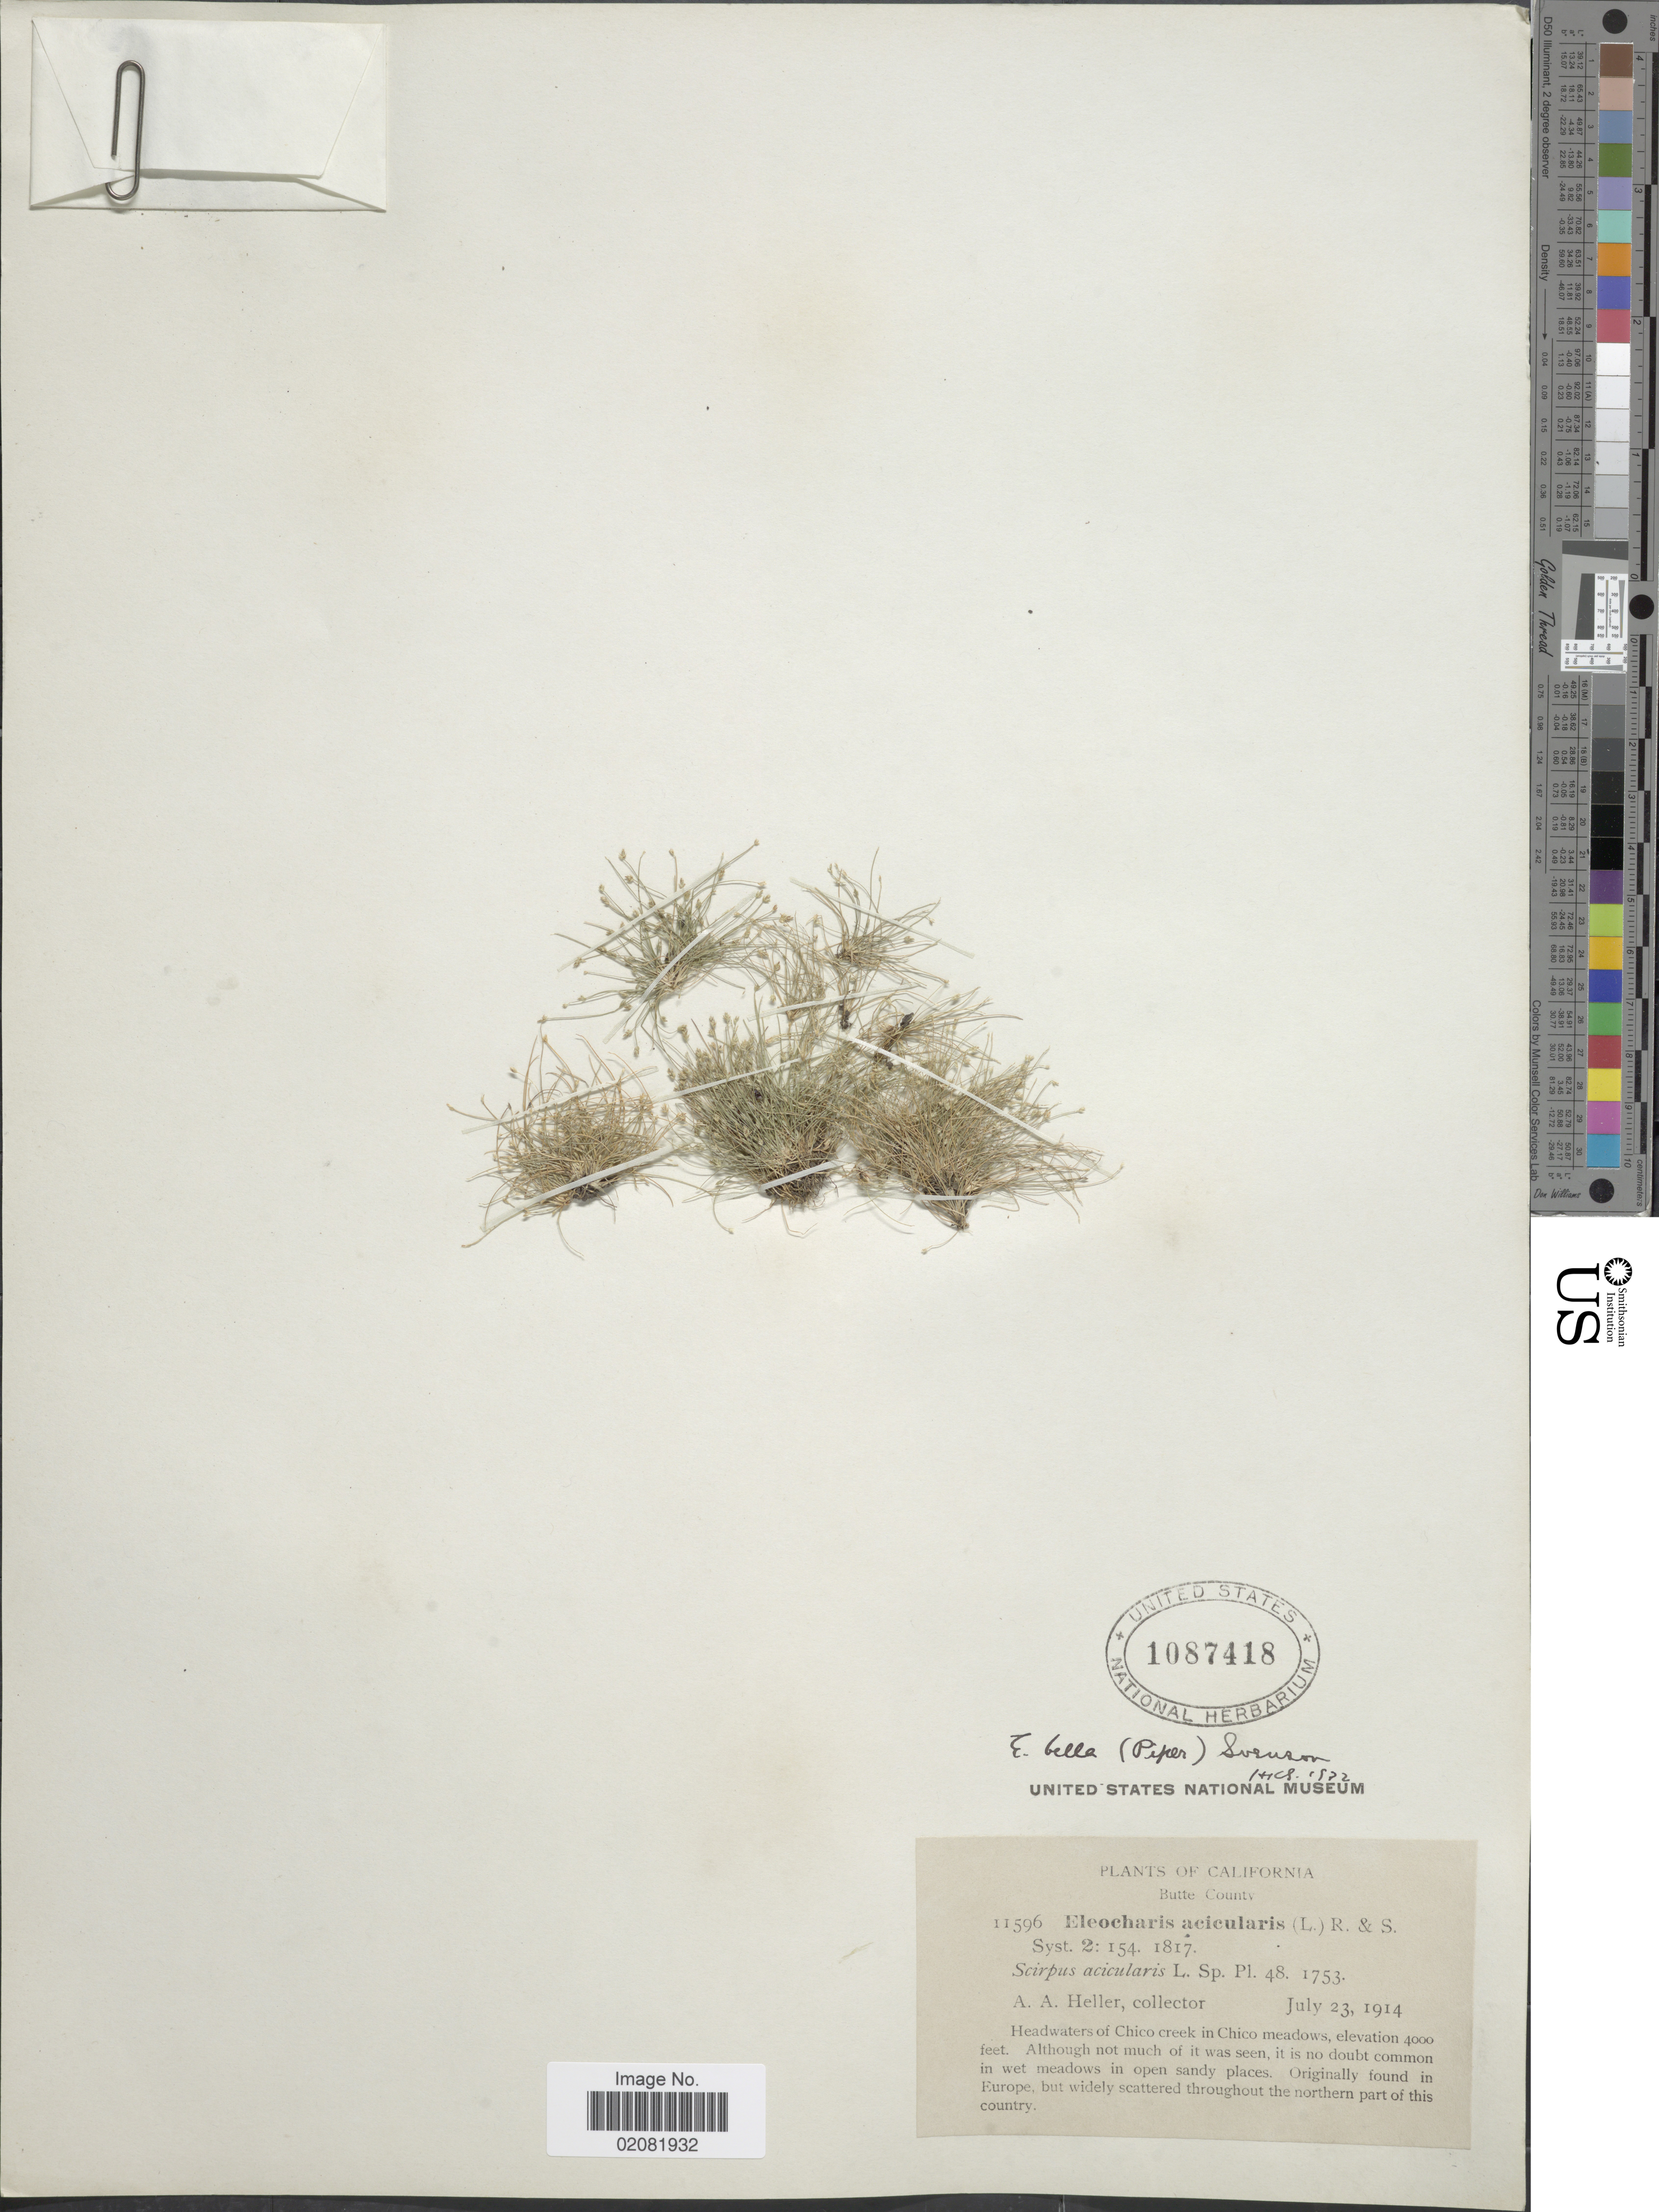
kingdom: Plantae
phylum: Tracheophyta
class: Liliopsida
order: Poales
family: Cyperaceae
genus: Eleocharis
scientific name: Eleocharis bella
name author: (Piper) Svenson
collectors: A. A. Heller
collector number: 11596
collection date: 1914-07-23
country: United States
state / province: California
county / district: Butte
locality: Butte County, Headwaters of Chico creek in Chico Meadows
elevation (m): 1219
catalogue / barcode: US 1087418